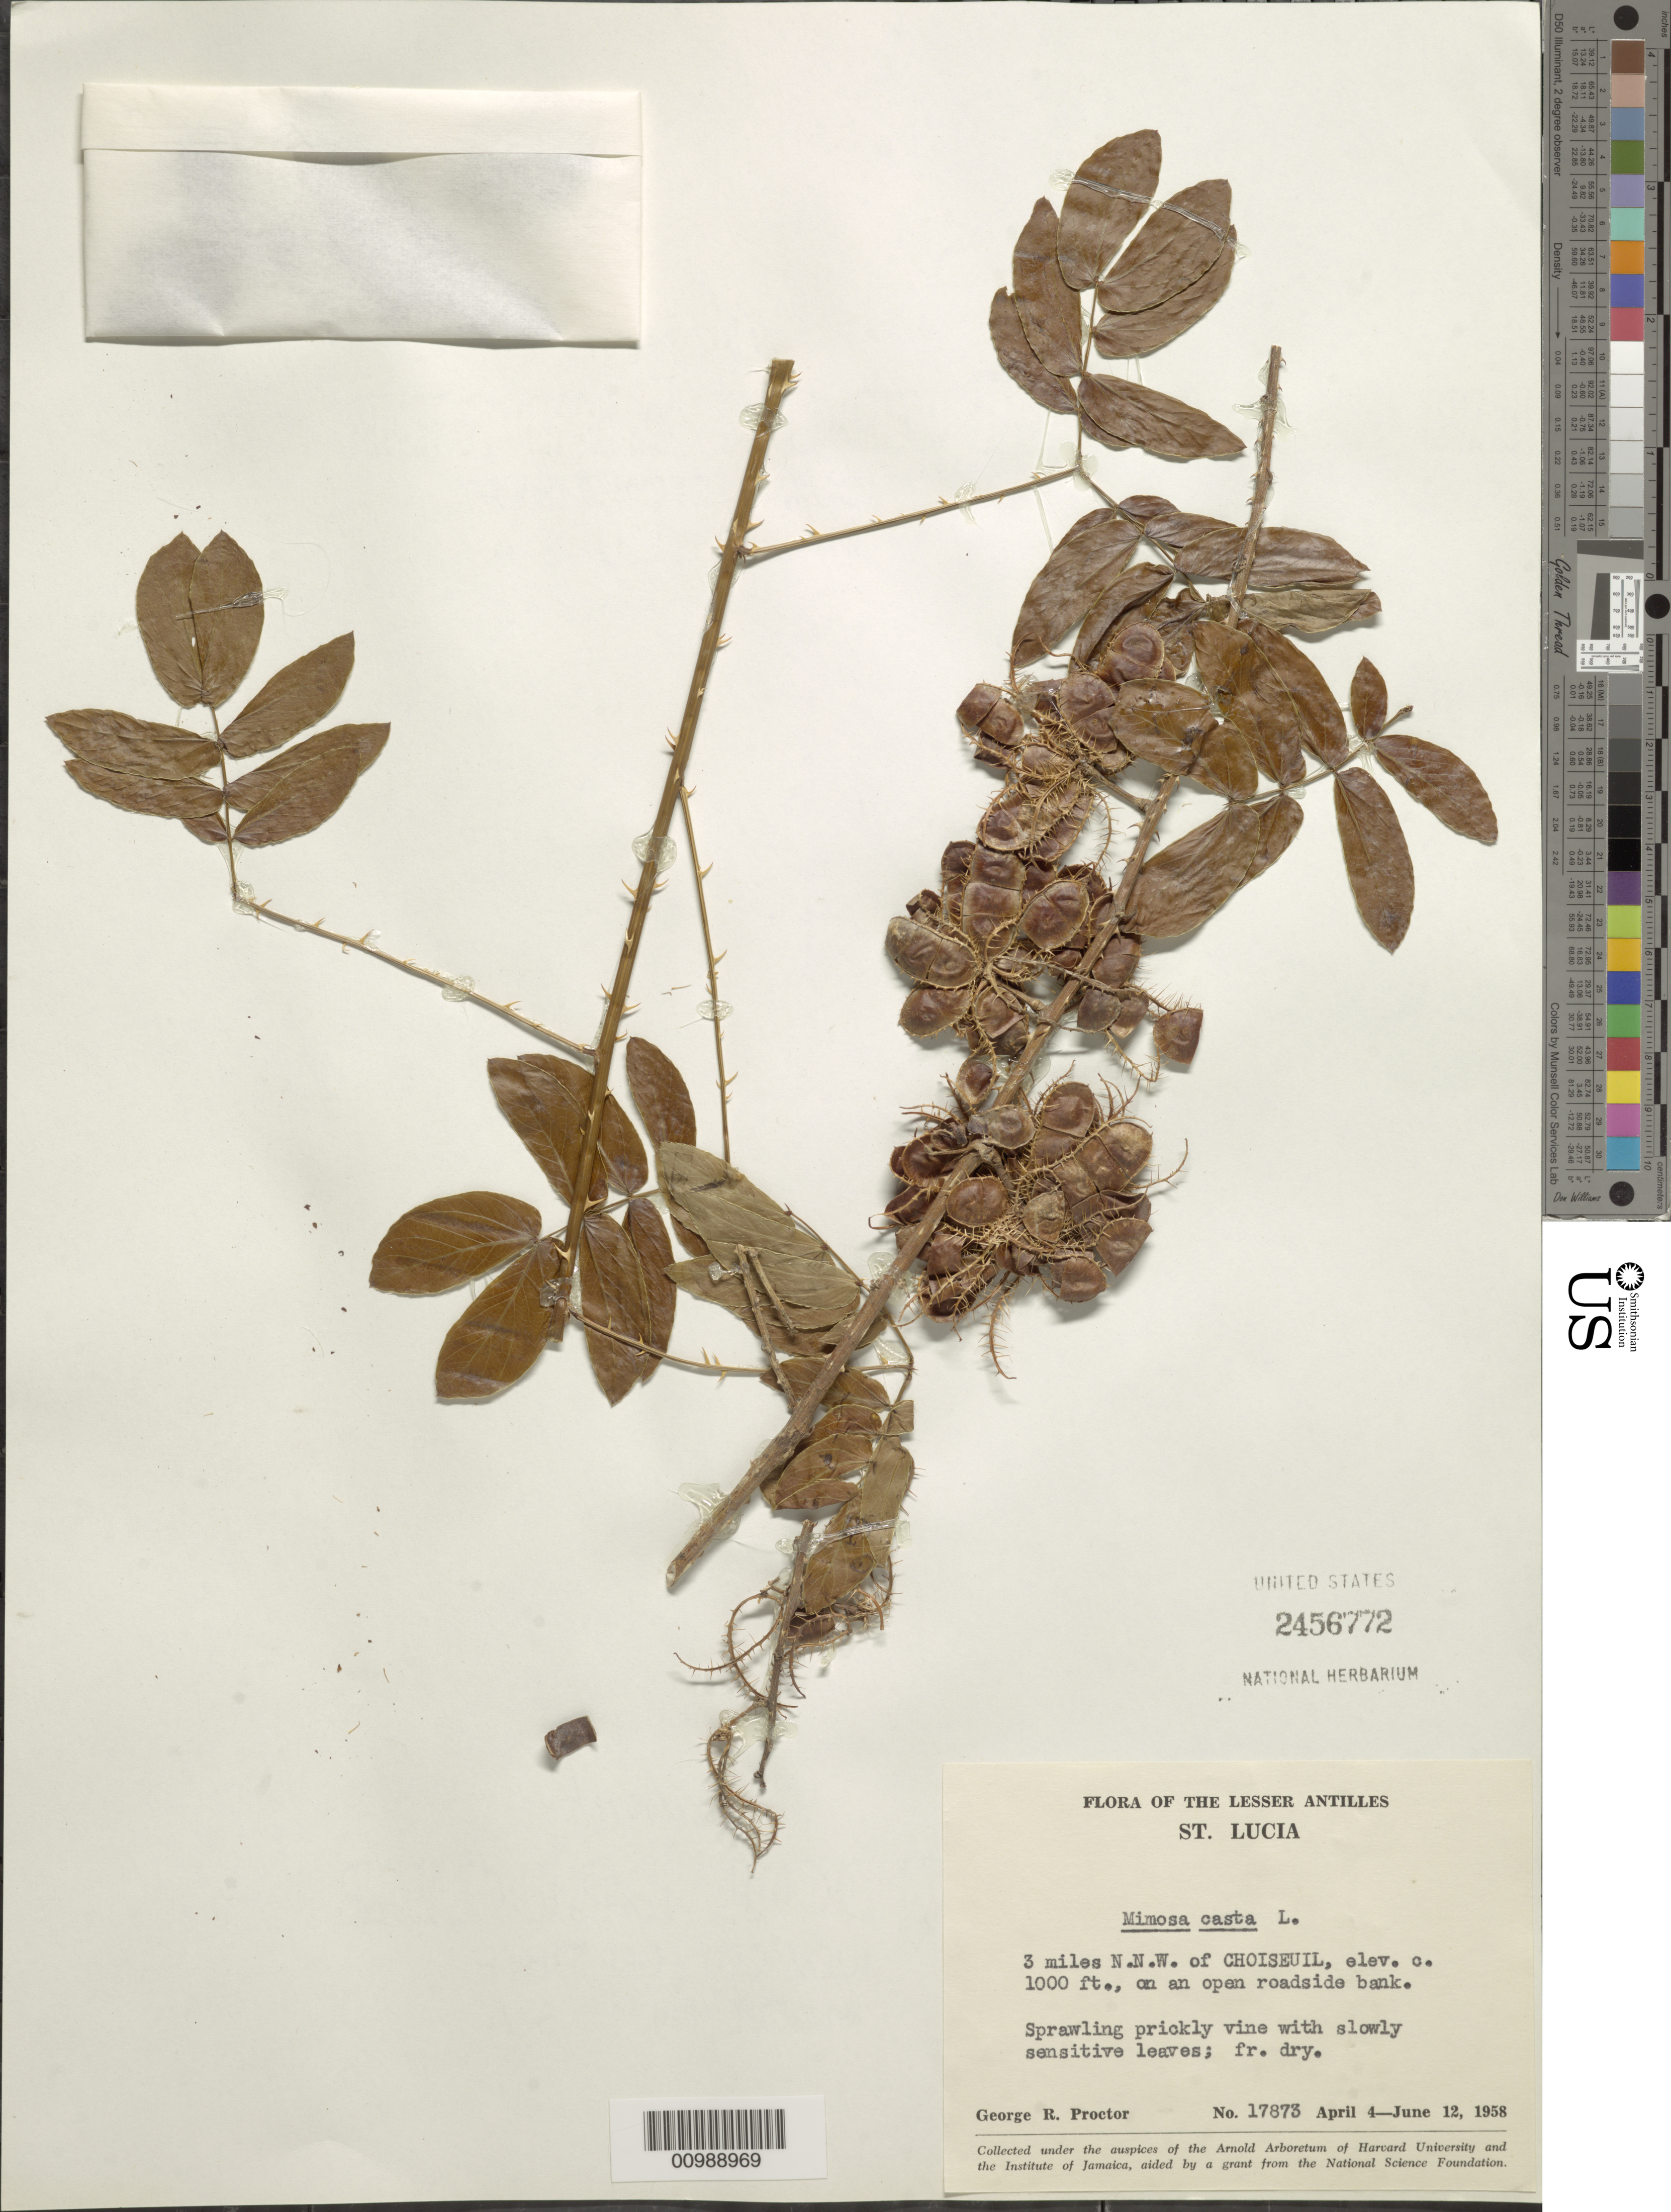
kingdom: Plantae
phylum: Tracheophyta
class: Magnoliopsida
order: Fabales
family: Fabaceae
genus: Mimosa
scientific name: Mimosa casta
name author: L.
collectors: G. R. Proctor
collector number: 17873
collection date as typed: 04 Apr 1958 to 12 Jun 1958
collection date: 1958-04-04/1958-06-12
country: St. Lucia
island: St. Lucia I.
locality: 3 miles NW of Choiseuil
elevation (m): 305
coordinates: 0 N, 0 E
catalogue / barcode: US 2456772